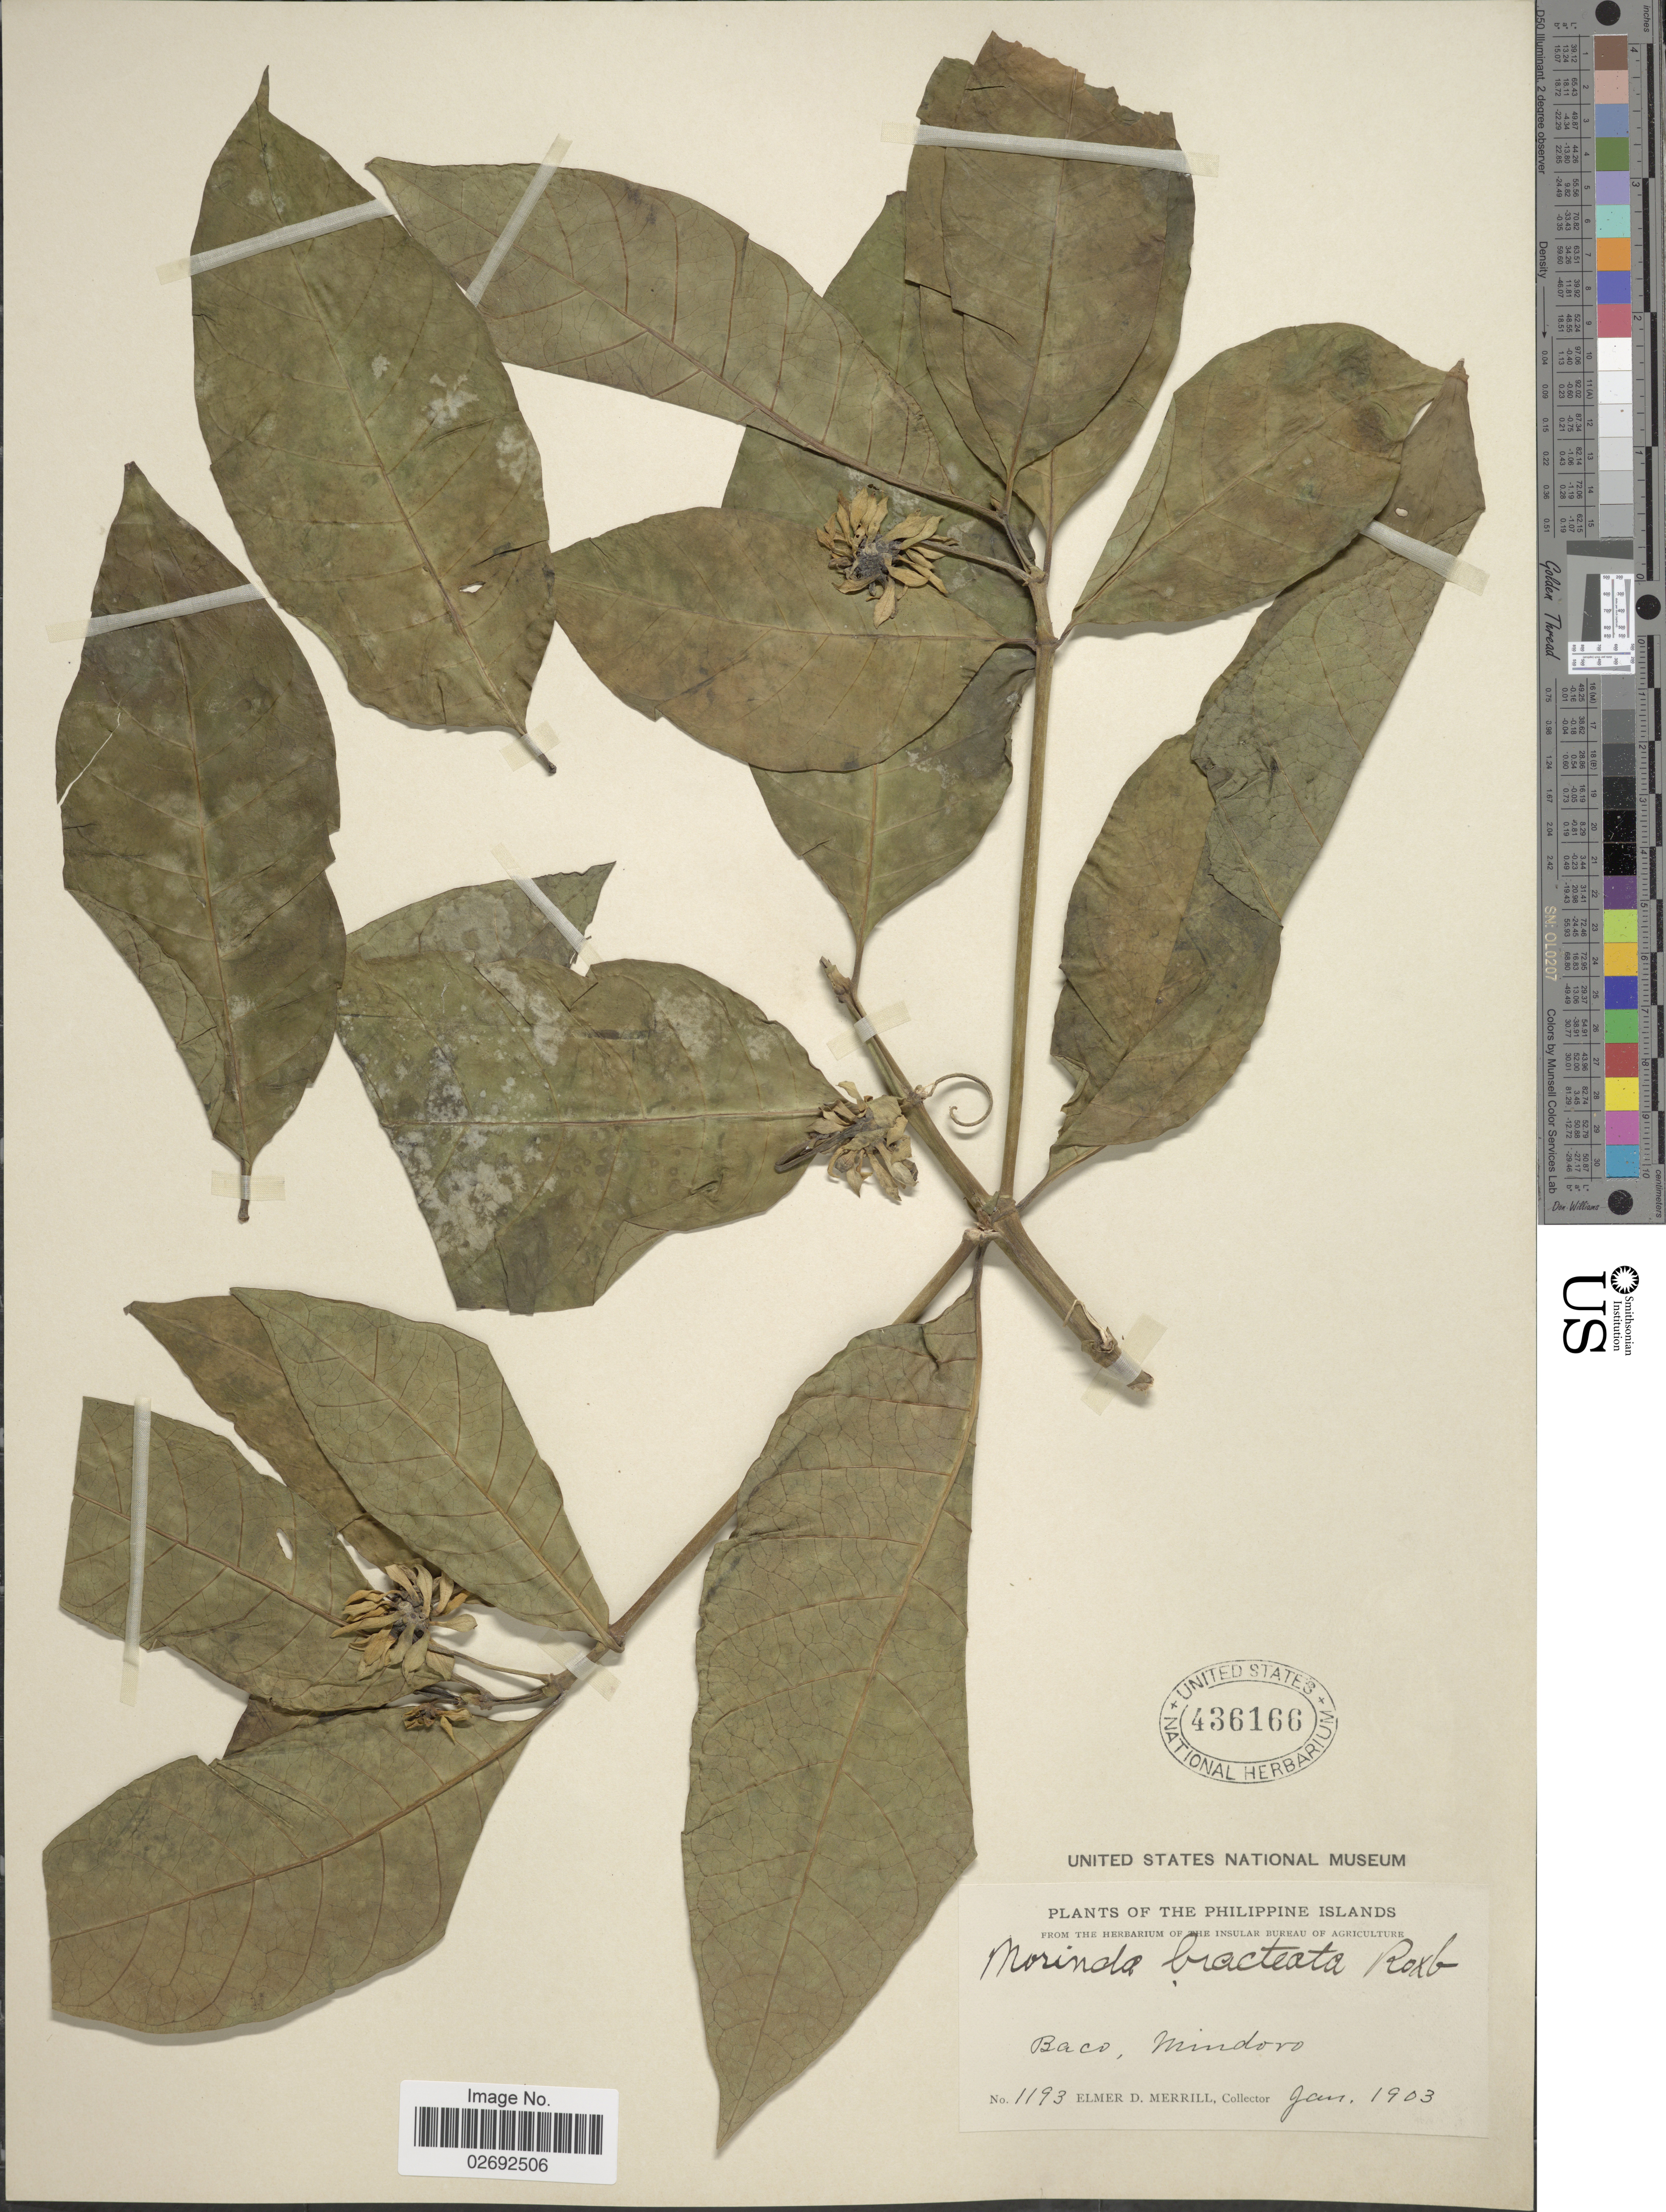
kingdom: Plantae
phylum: Tracheophyta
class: Magnoliopsida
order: Gentianales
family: Rubiaceae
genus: Morinda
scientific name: Morinda bracteata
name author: Roxb.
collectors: E. D. Merrill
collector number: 1193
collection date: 1903-01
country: Philippines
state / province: Mimaropa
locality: Baco, Mindoro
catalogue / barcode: US 436166